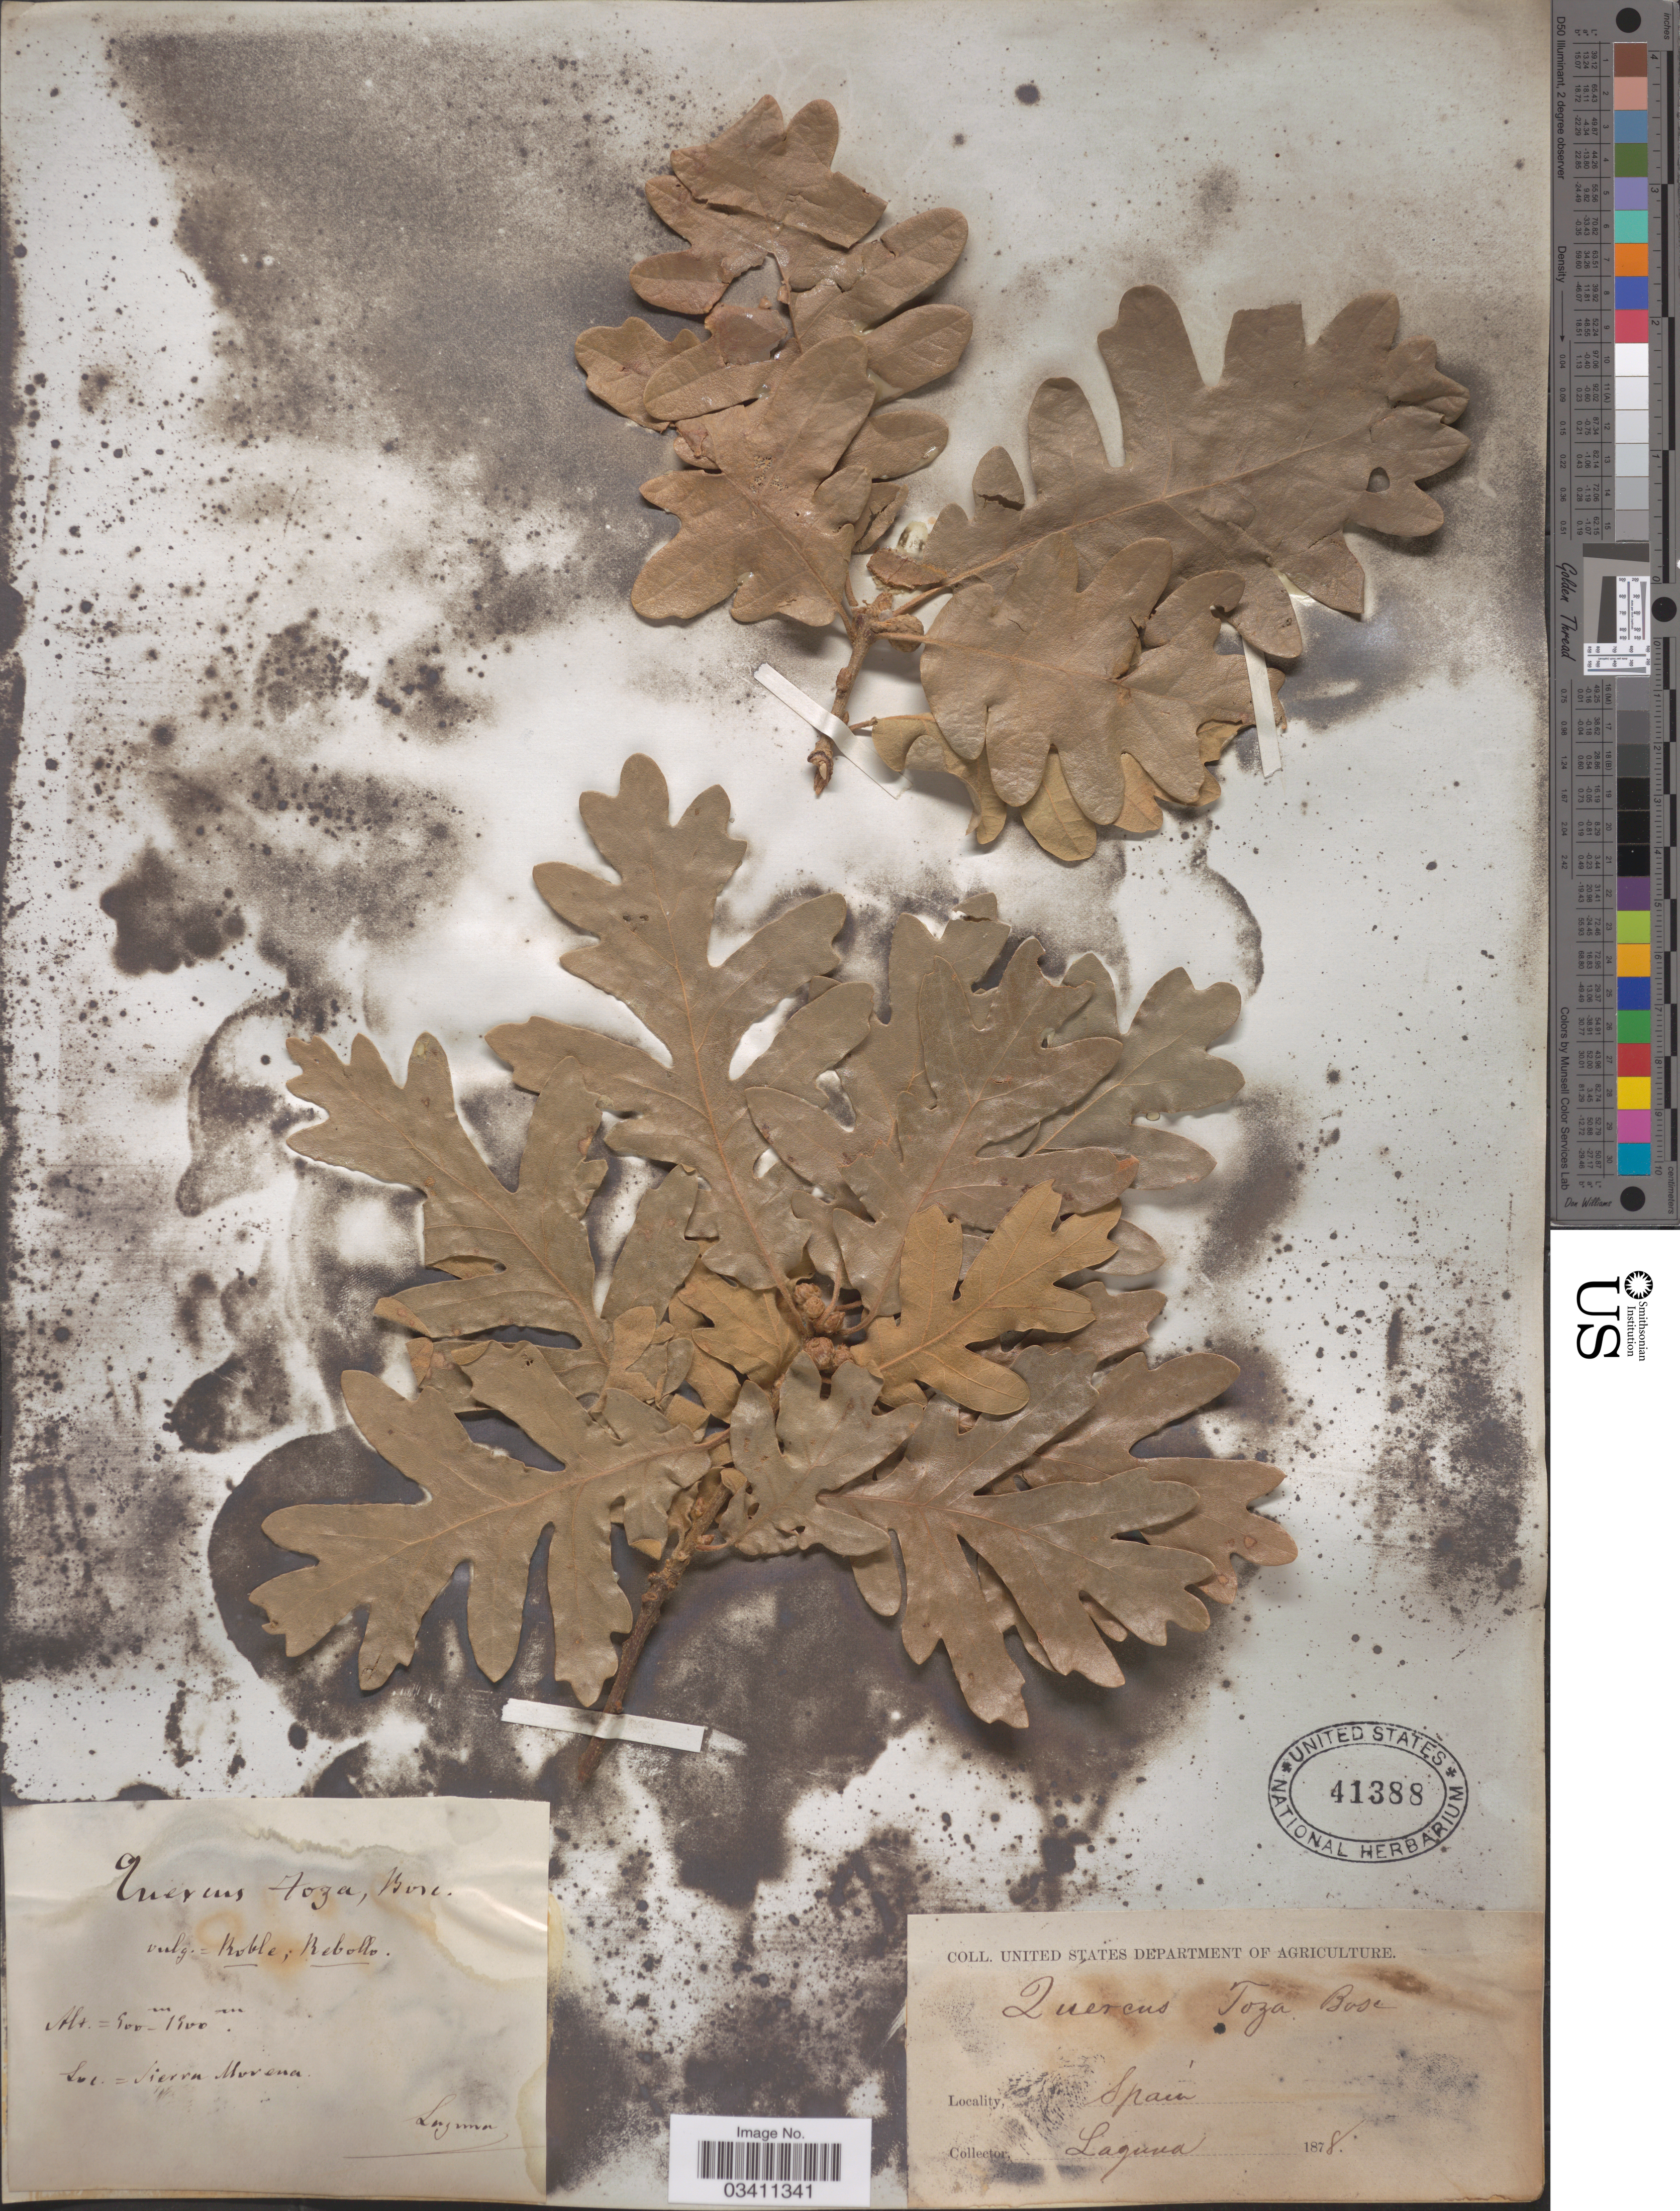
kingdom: Plantae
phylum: Tracheophyta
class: Magnoliopsida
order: Fagales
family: Fagaceae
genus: Quercus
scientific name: Quercus toza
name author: Bastard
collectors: -. Laguna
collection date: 1878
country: Spain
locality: Sierra Morena.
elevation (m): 900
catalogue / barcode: US 41388